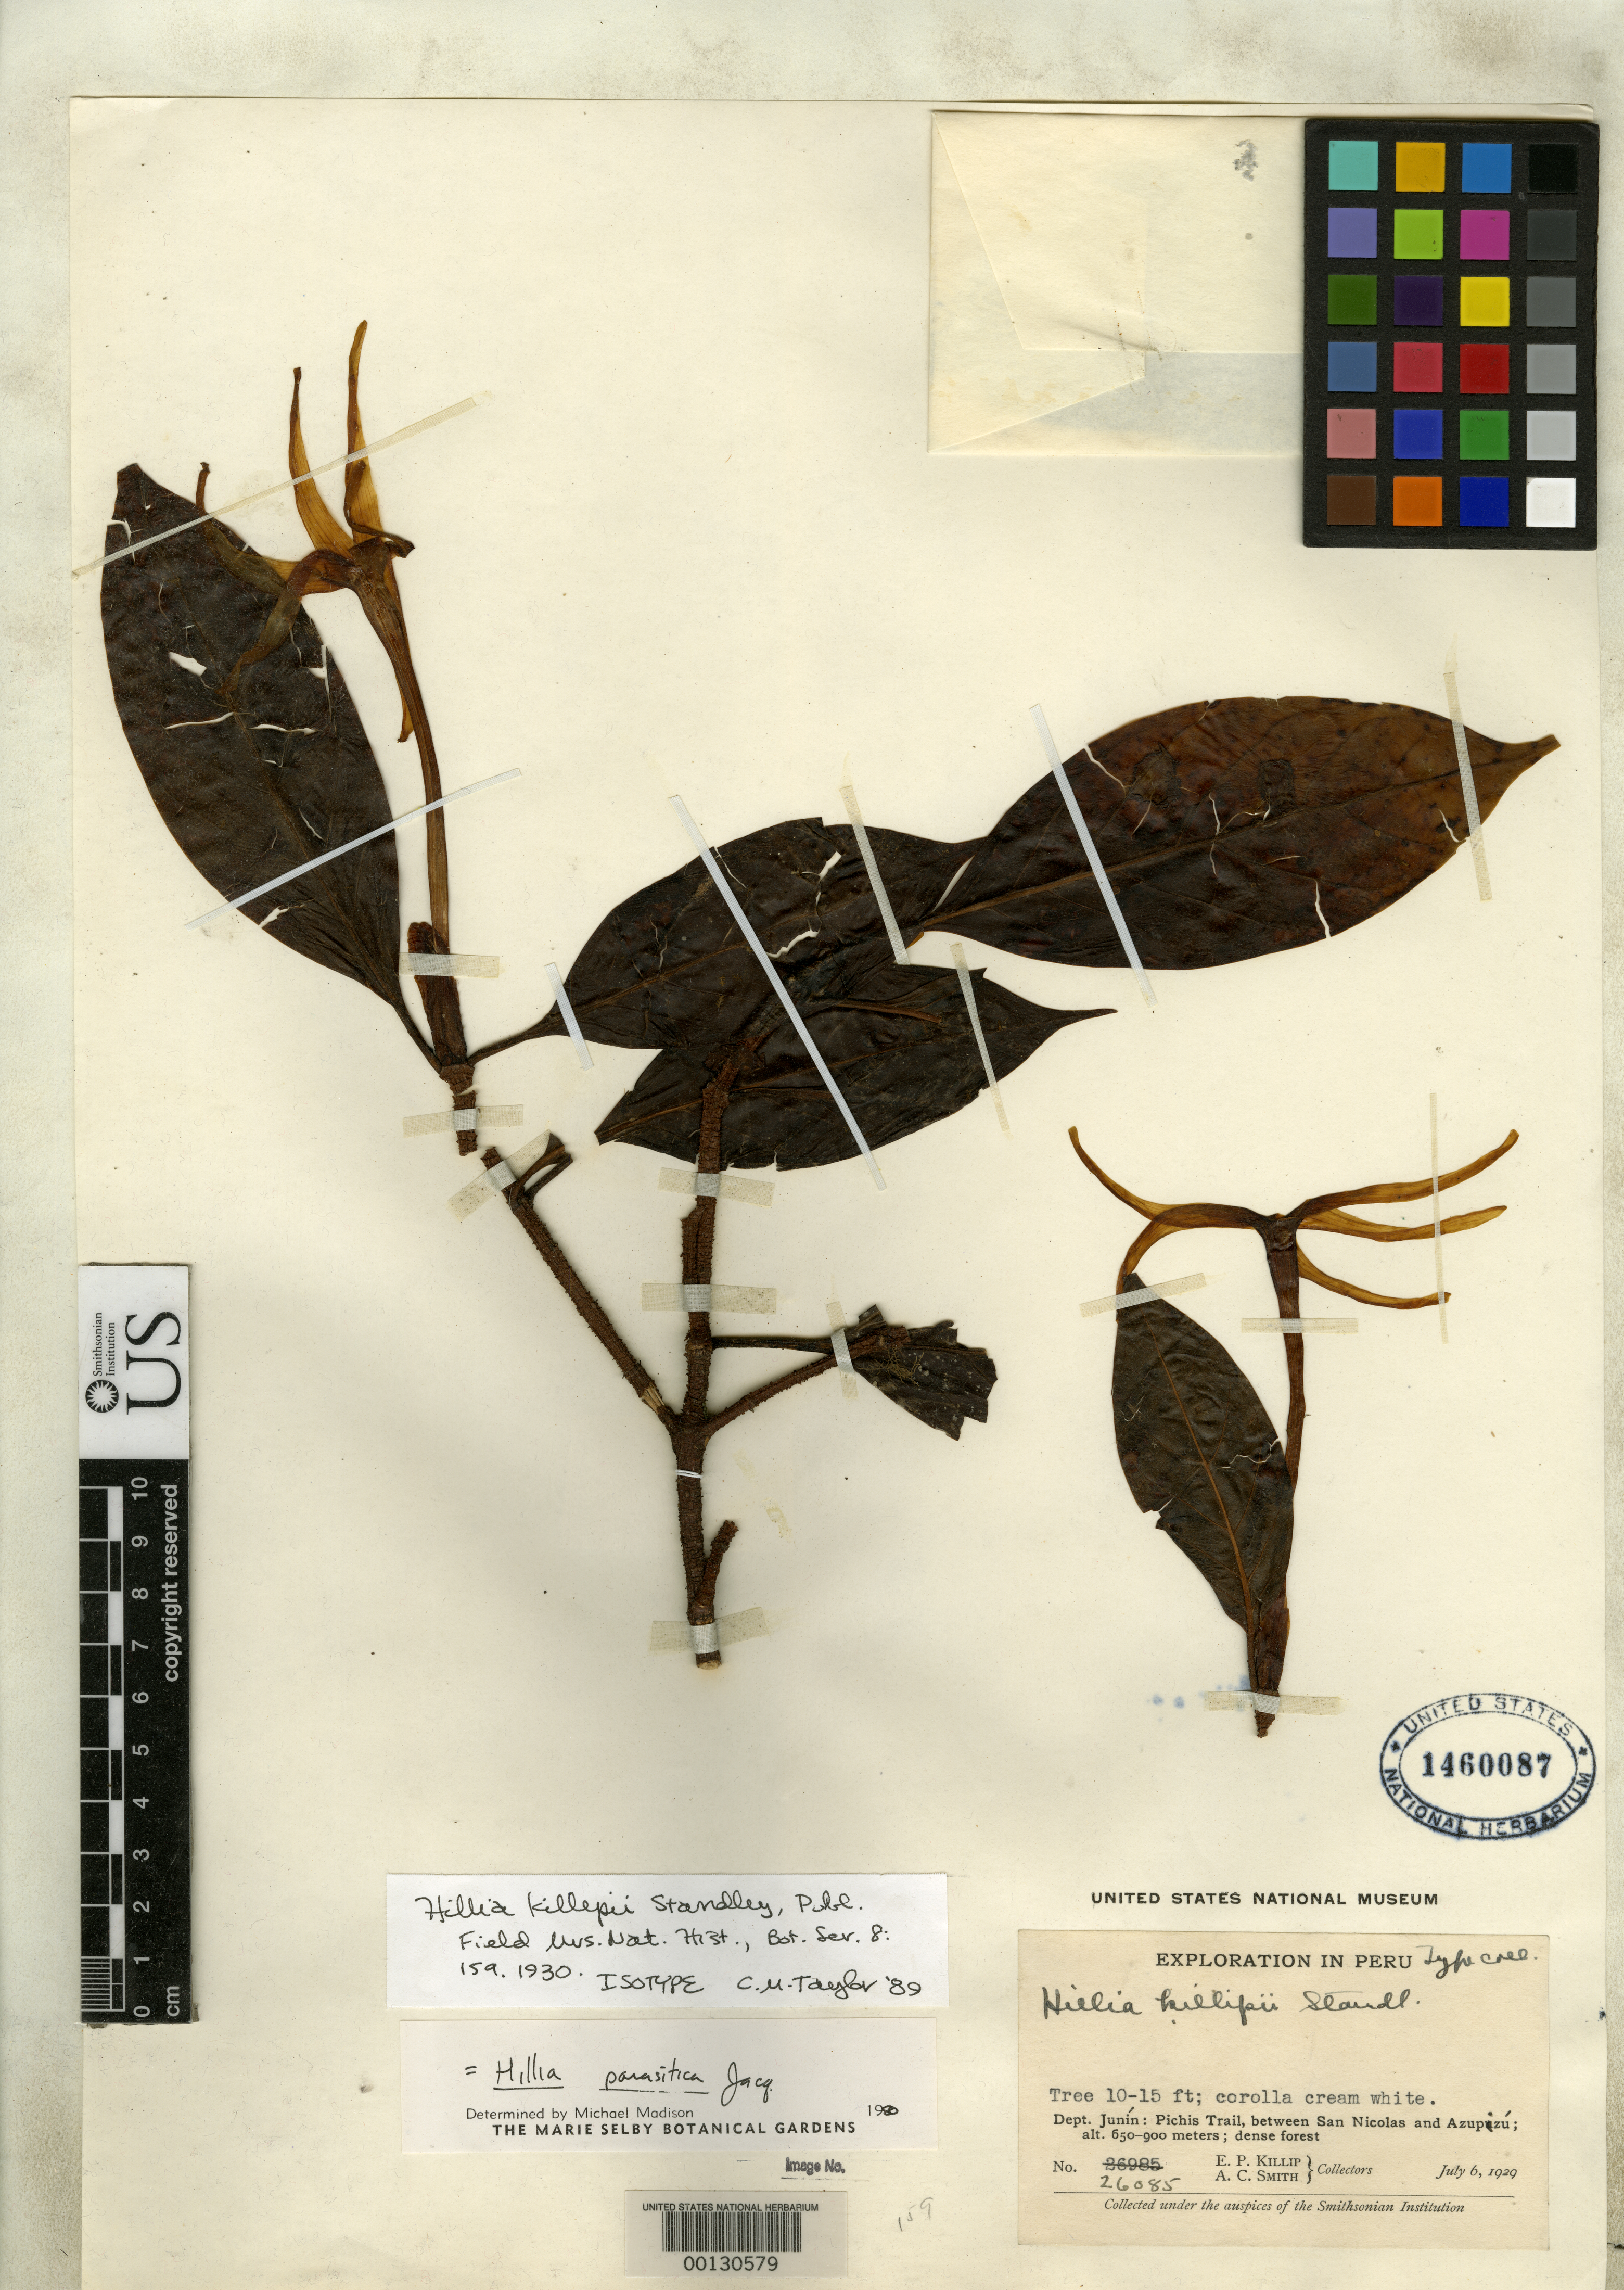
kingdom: Plantae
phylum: Tracheophyta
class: Magnoliopsida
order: Gentianales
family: Rubiaceae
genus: Hillia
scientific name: Hillia killipii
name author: Standl.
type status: Isotype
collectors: E. P. Killip & A. C. Smith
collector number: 26085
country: Peru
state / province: San Martín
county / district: Mariscal Cáceres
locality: Rio Huallaga, margen Derecha del; Balsa Probana; dtto. Tocache Nuevo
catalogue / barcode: US 1460087